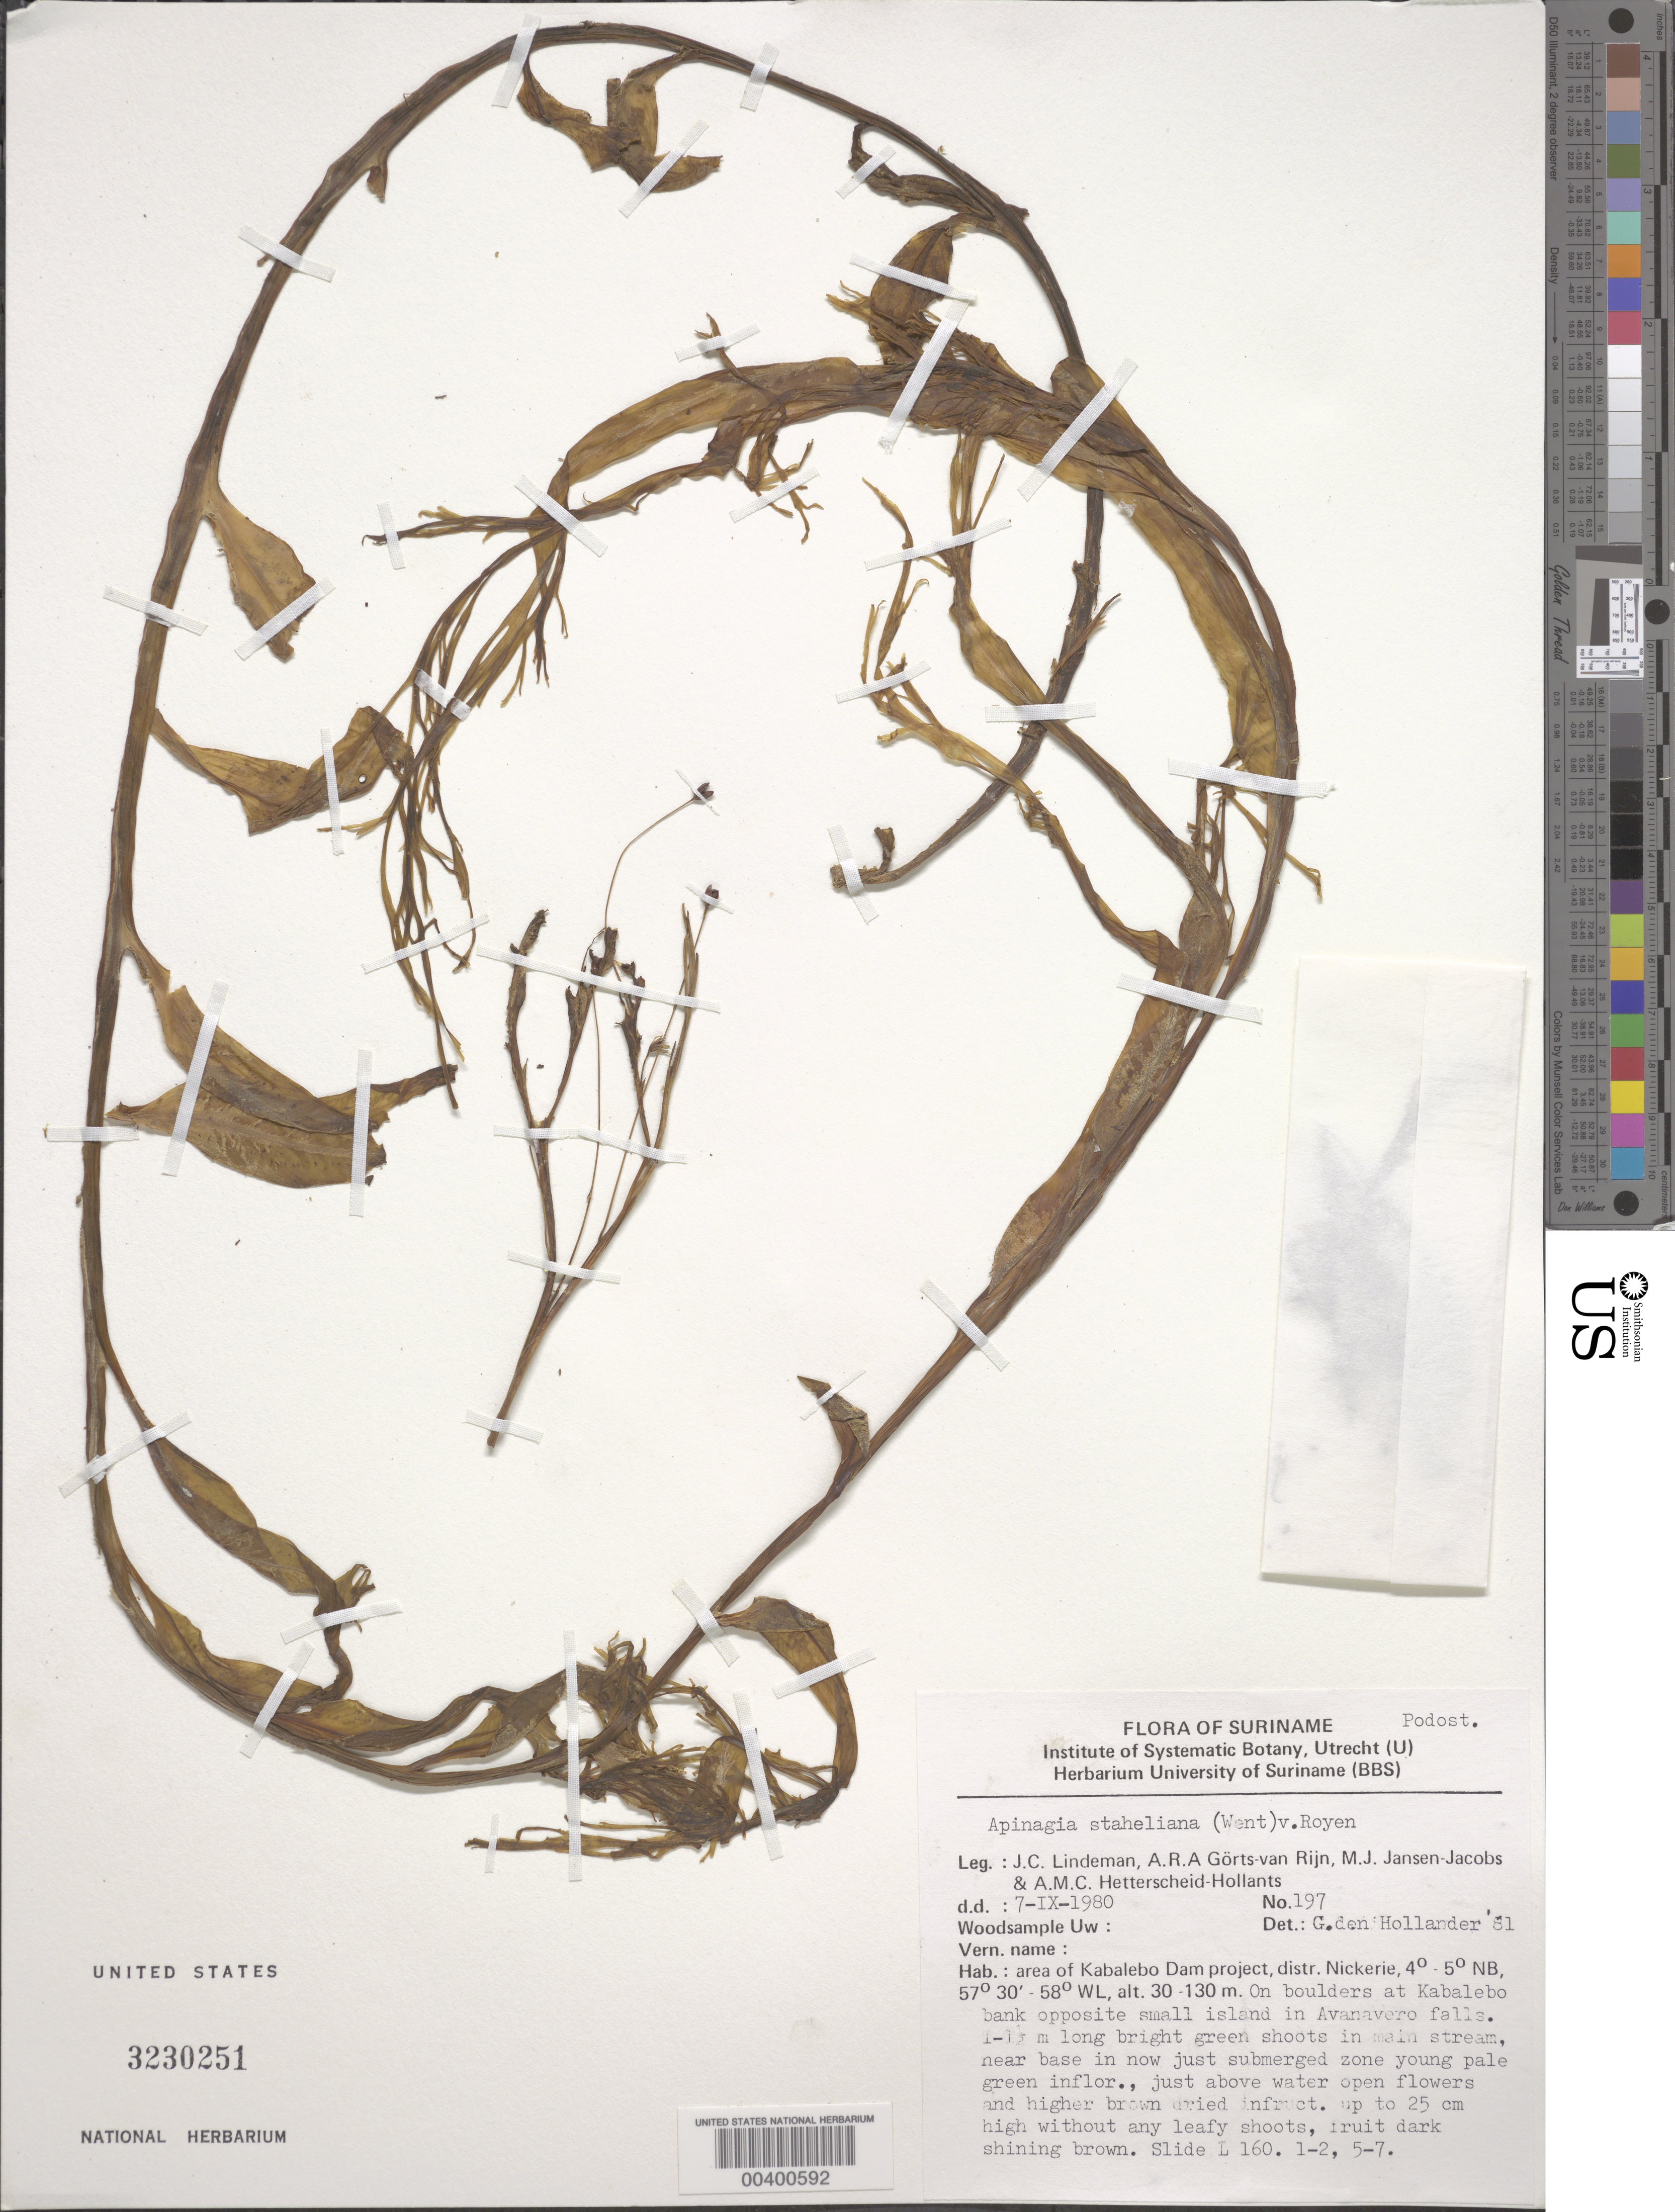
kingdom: Plantae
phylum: Tracheophyta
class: Magnoliopsida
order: Malpighiales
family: Podostemaceae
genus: Apinagia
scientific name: Apinagia staheliana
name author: (Went) P. Royen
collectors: J. C. Lindeman, A. .R. A. Görts-van Rijn, M. J. Jansen-Jacobs & A. Hetterscheid-Hollants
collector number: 197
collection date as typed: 07 Sep 1980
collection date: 1980-09-07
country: Suriname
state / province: Nickerie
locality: Kabalebo dam project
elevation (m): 30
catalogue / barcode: US 3230251